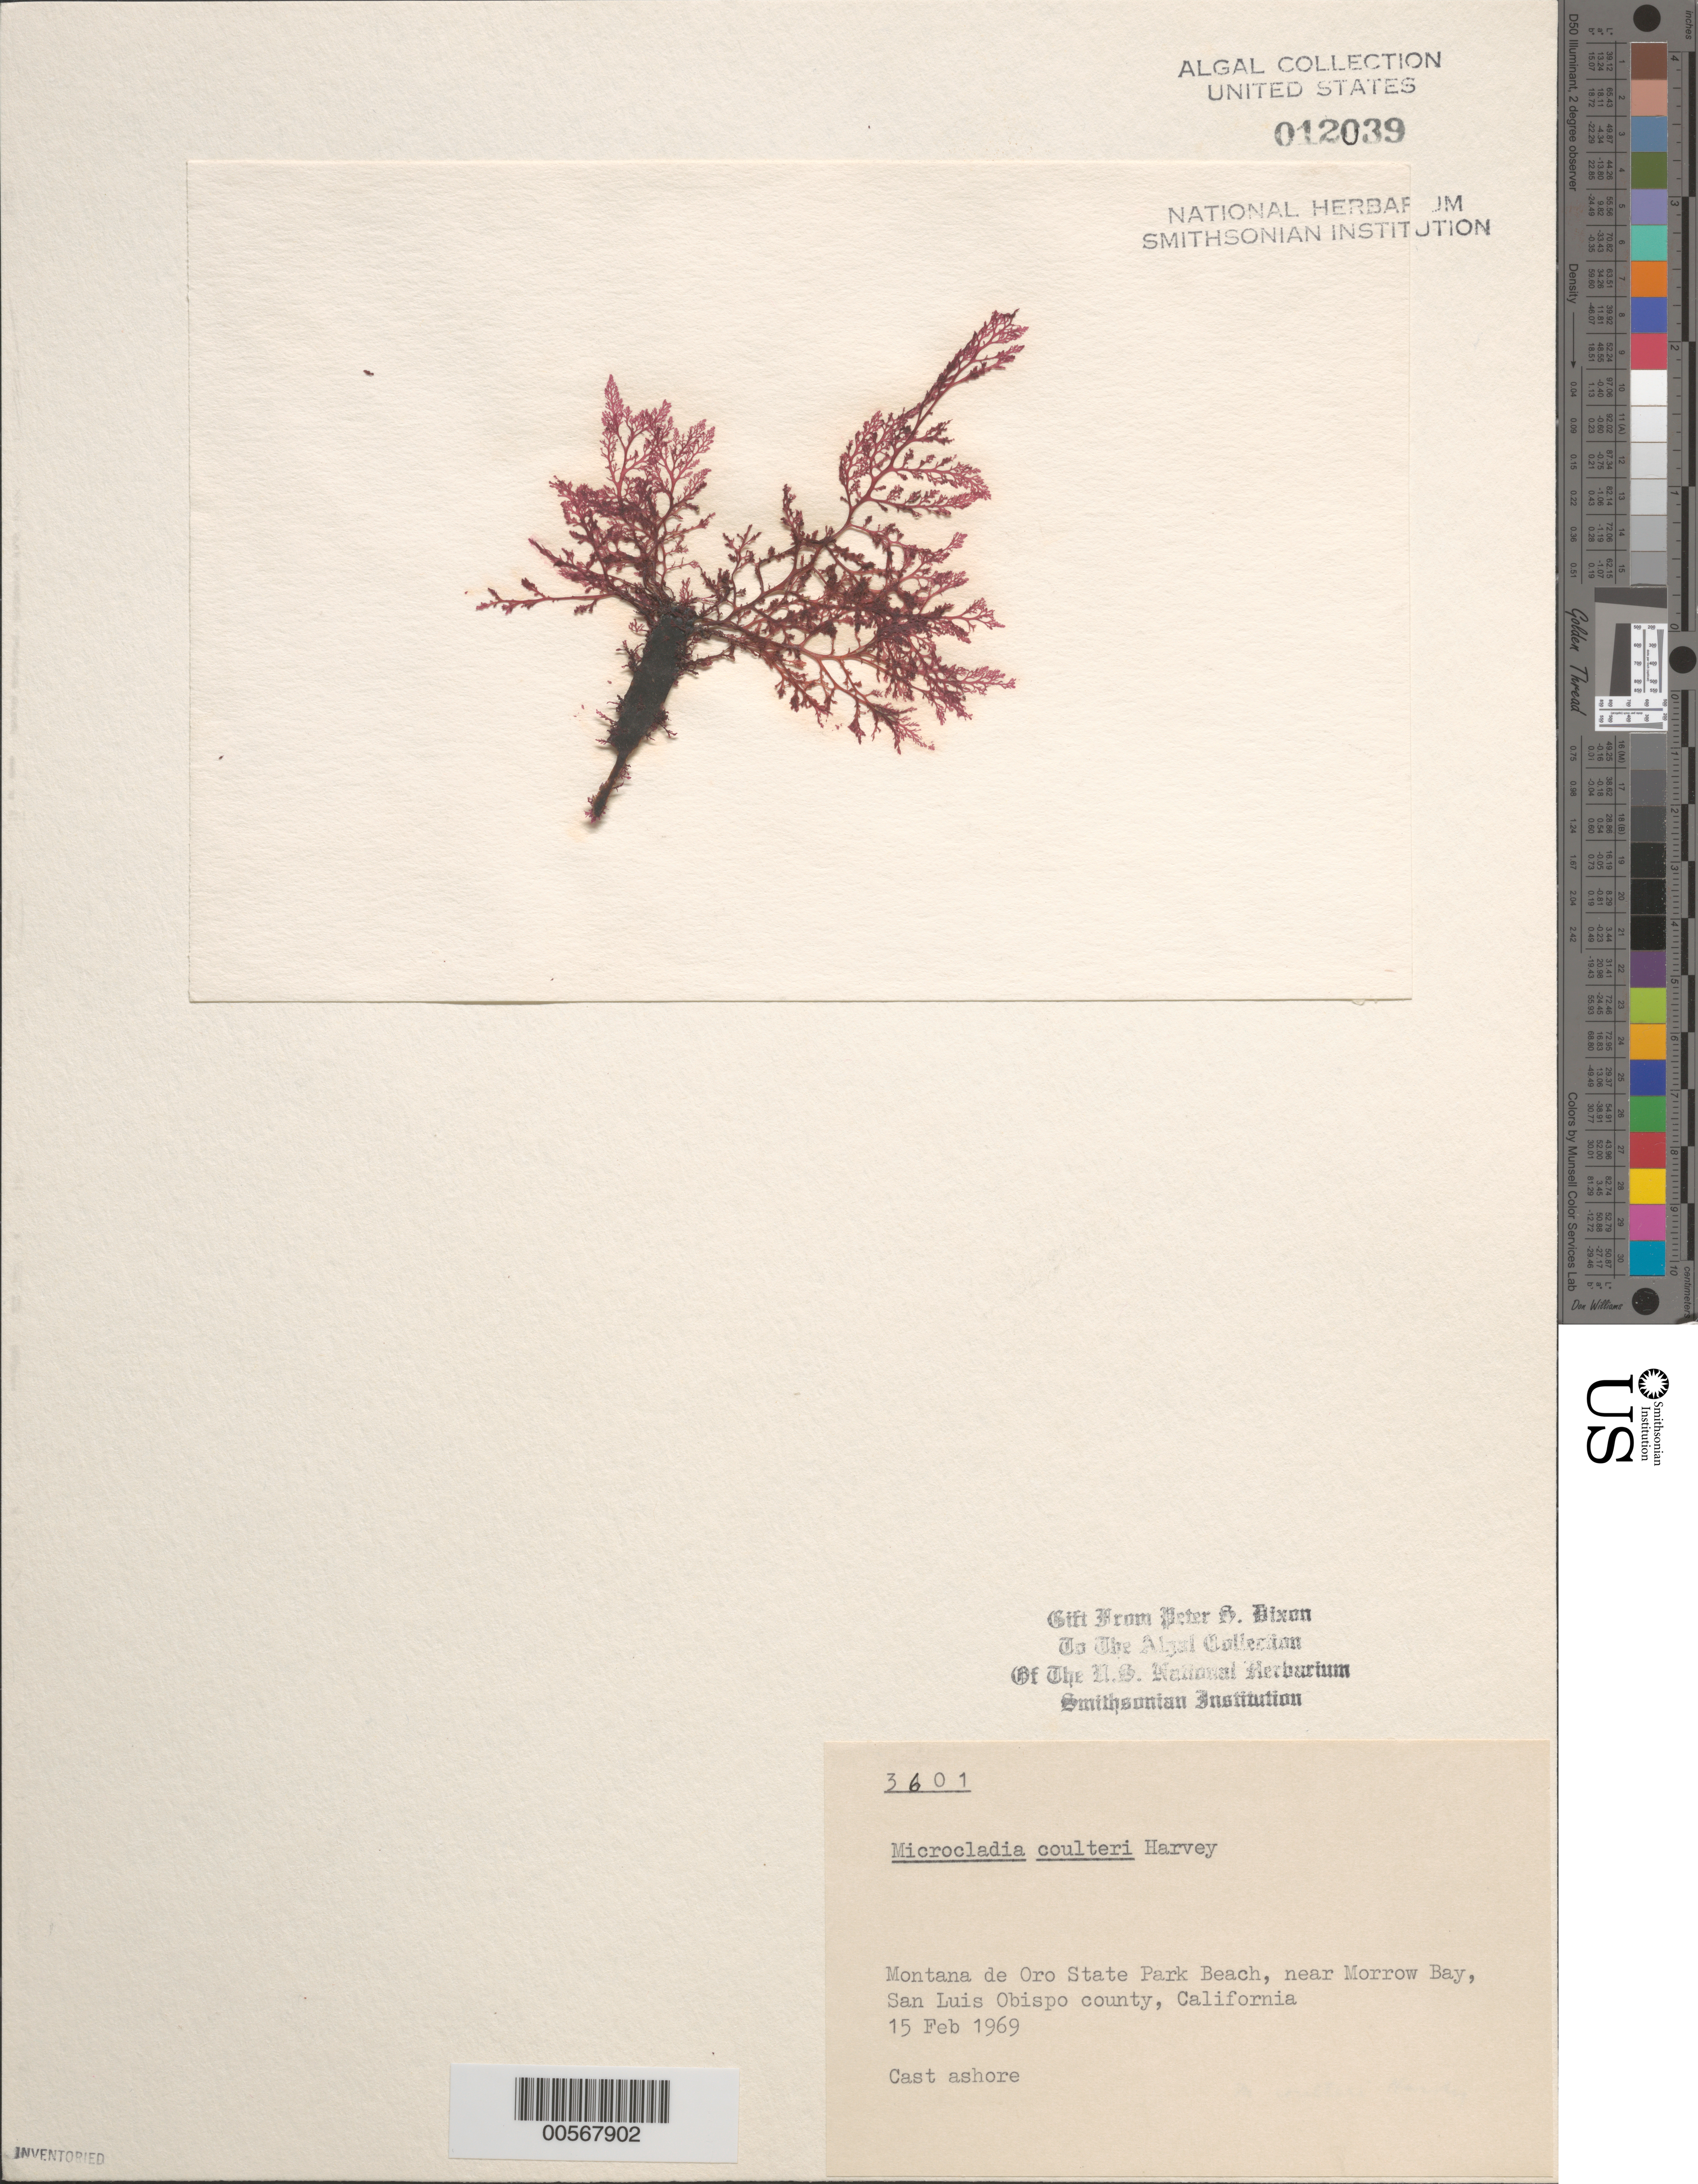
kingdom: Plantae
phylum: Rhodophyta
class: Florideophyceae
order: Ceramiales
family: Ceramiaceae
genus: Microcladia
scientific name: Microcladia coulteri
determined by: Dixon, P. S.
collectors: P. S. Dixon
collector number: PSD 3601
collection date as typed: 15 Feb 1969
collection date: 1969-02-15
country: United States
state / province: California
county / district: San Luis Obispo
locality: Montana de Oro State Park Beach, near Morro Bay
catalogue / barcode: US 12039